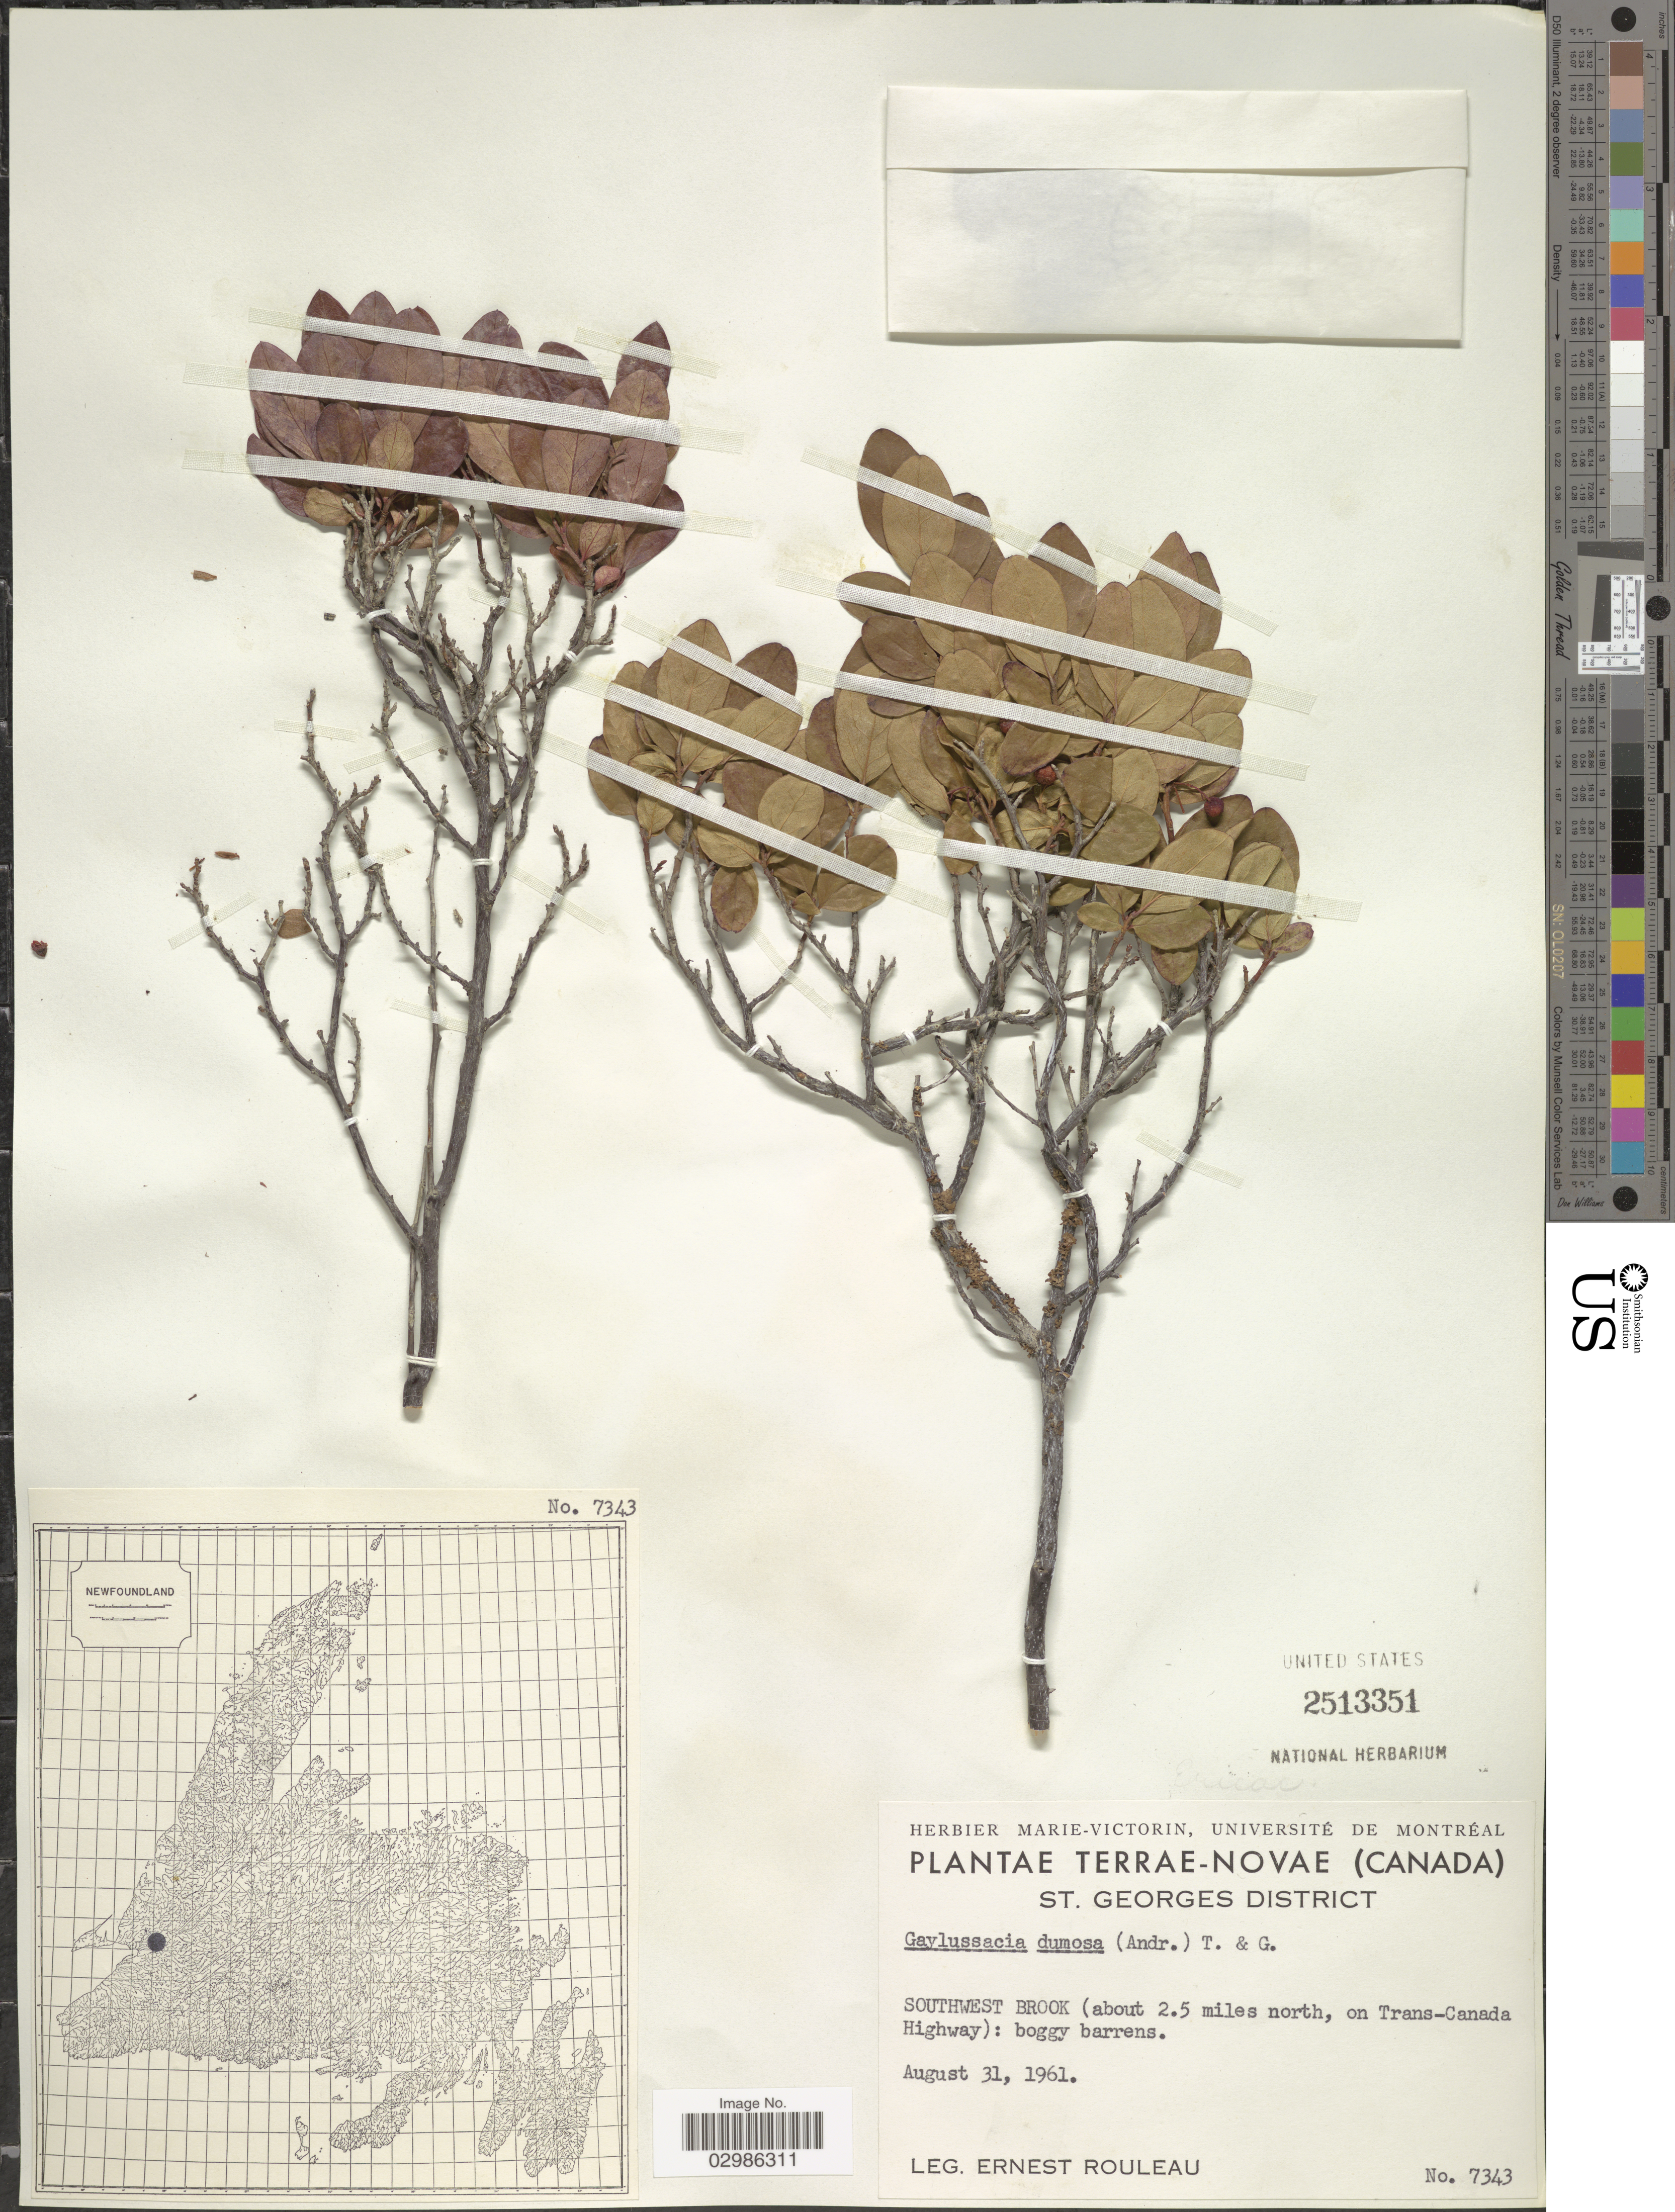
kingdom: Plantae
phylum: Tracheophyta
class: Magnoliopsida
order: Ericales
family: Ericaceae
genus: Gaylussacia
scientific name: Gaylussacia dumosa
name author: (Andrews) Torr. & A. Gray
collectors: E. Rouleau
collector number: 7343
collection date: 1961-08-31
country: Canada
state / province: Newfoundland and Labrador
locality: Terrae-Novae, St. Georges District, Southwest Brook (about 2.5 miles north, on Trans-Canada Highway).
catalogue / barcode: US 2513351